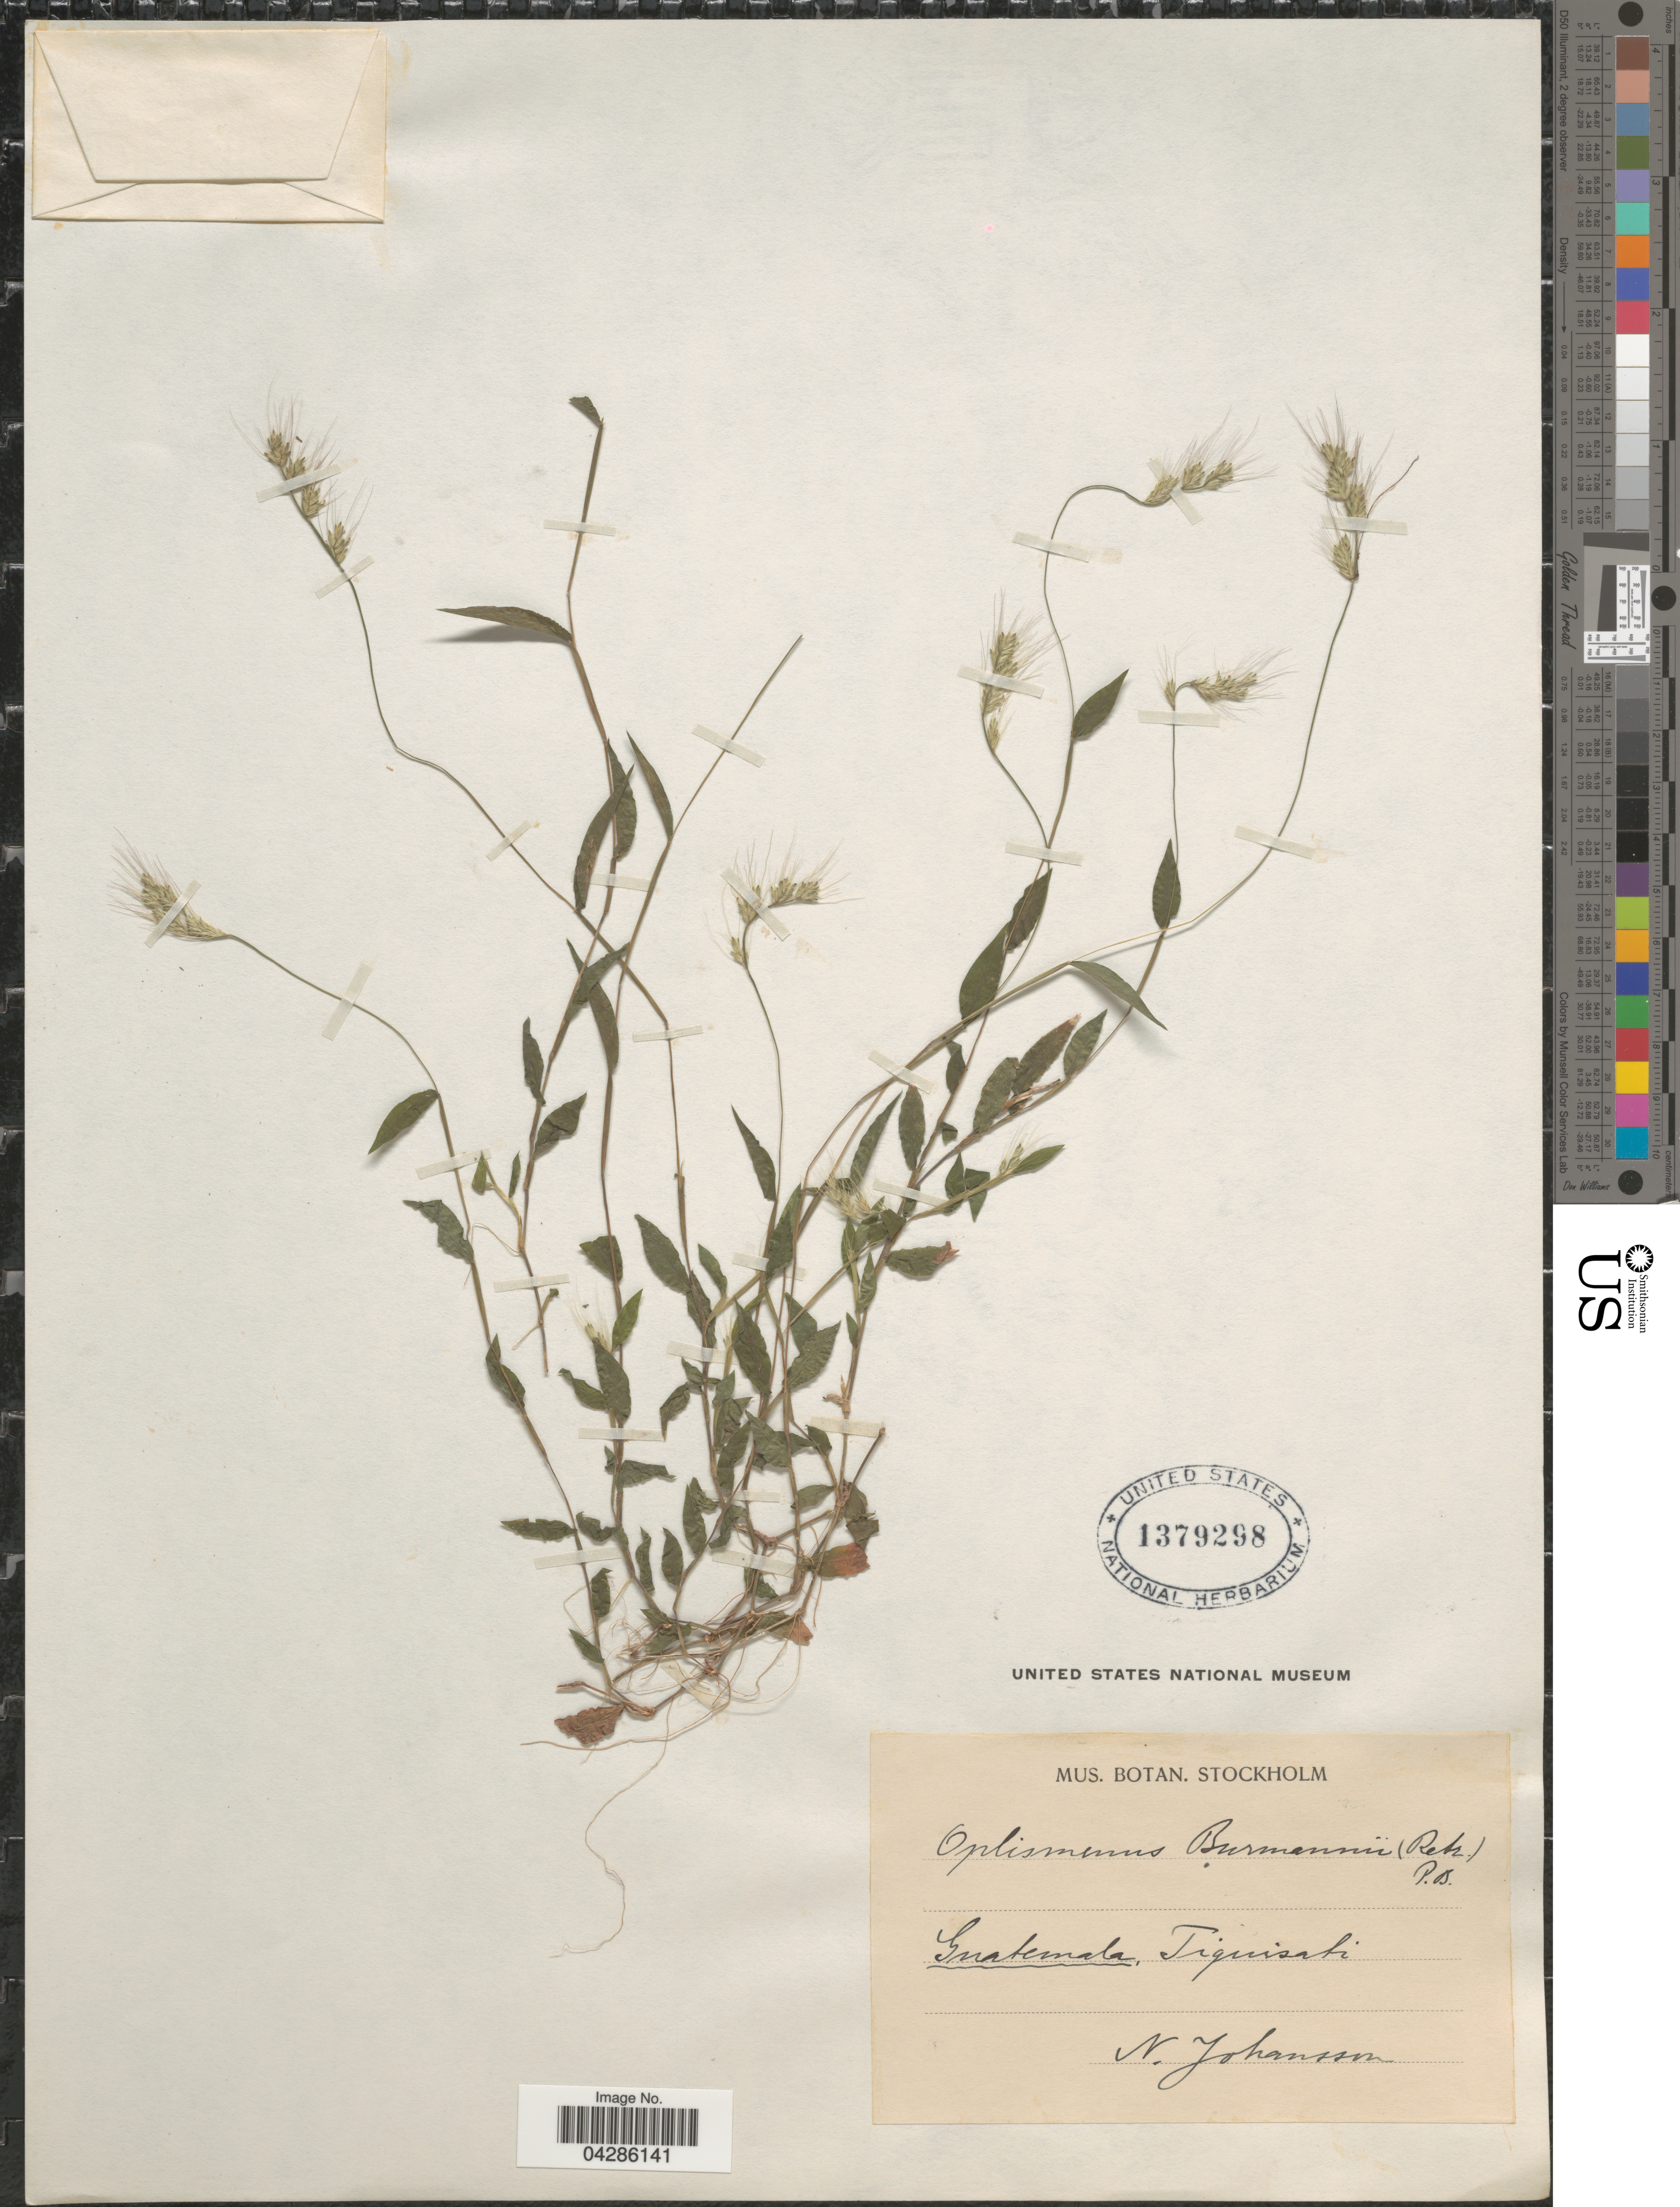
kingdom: Plantae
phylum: Tracheophyta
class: Liliopsida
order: Poales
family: Poaceae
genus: Oplismenus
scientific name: Oplismenus burmannii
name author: (Retz.) P. Beauv.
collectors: N. Johansson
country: Guatemala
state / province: Guatemala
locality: Tiquisati.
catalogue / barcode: US 1379298